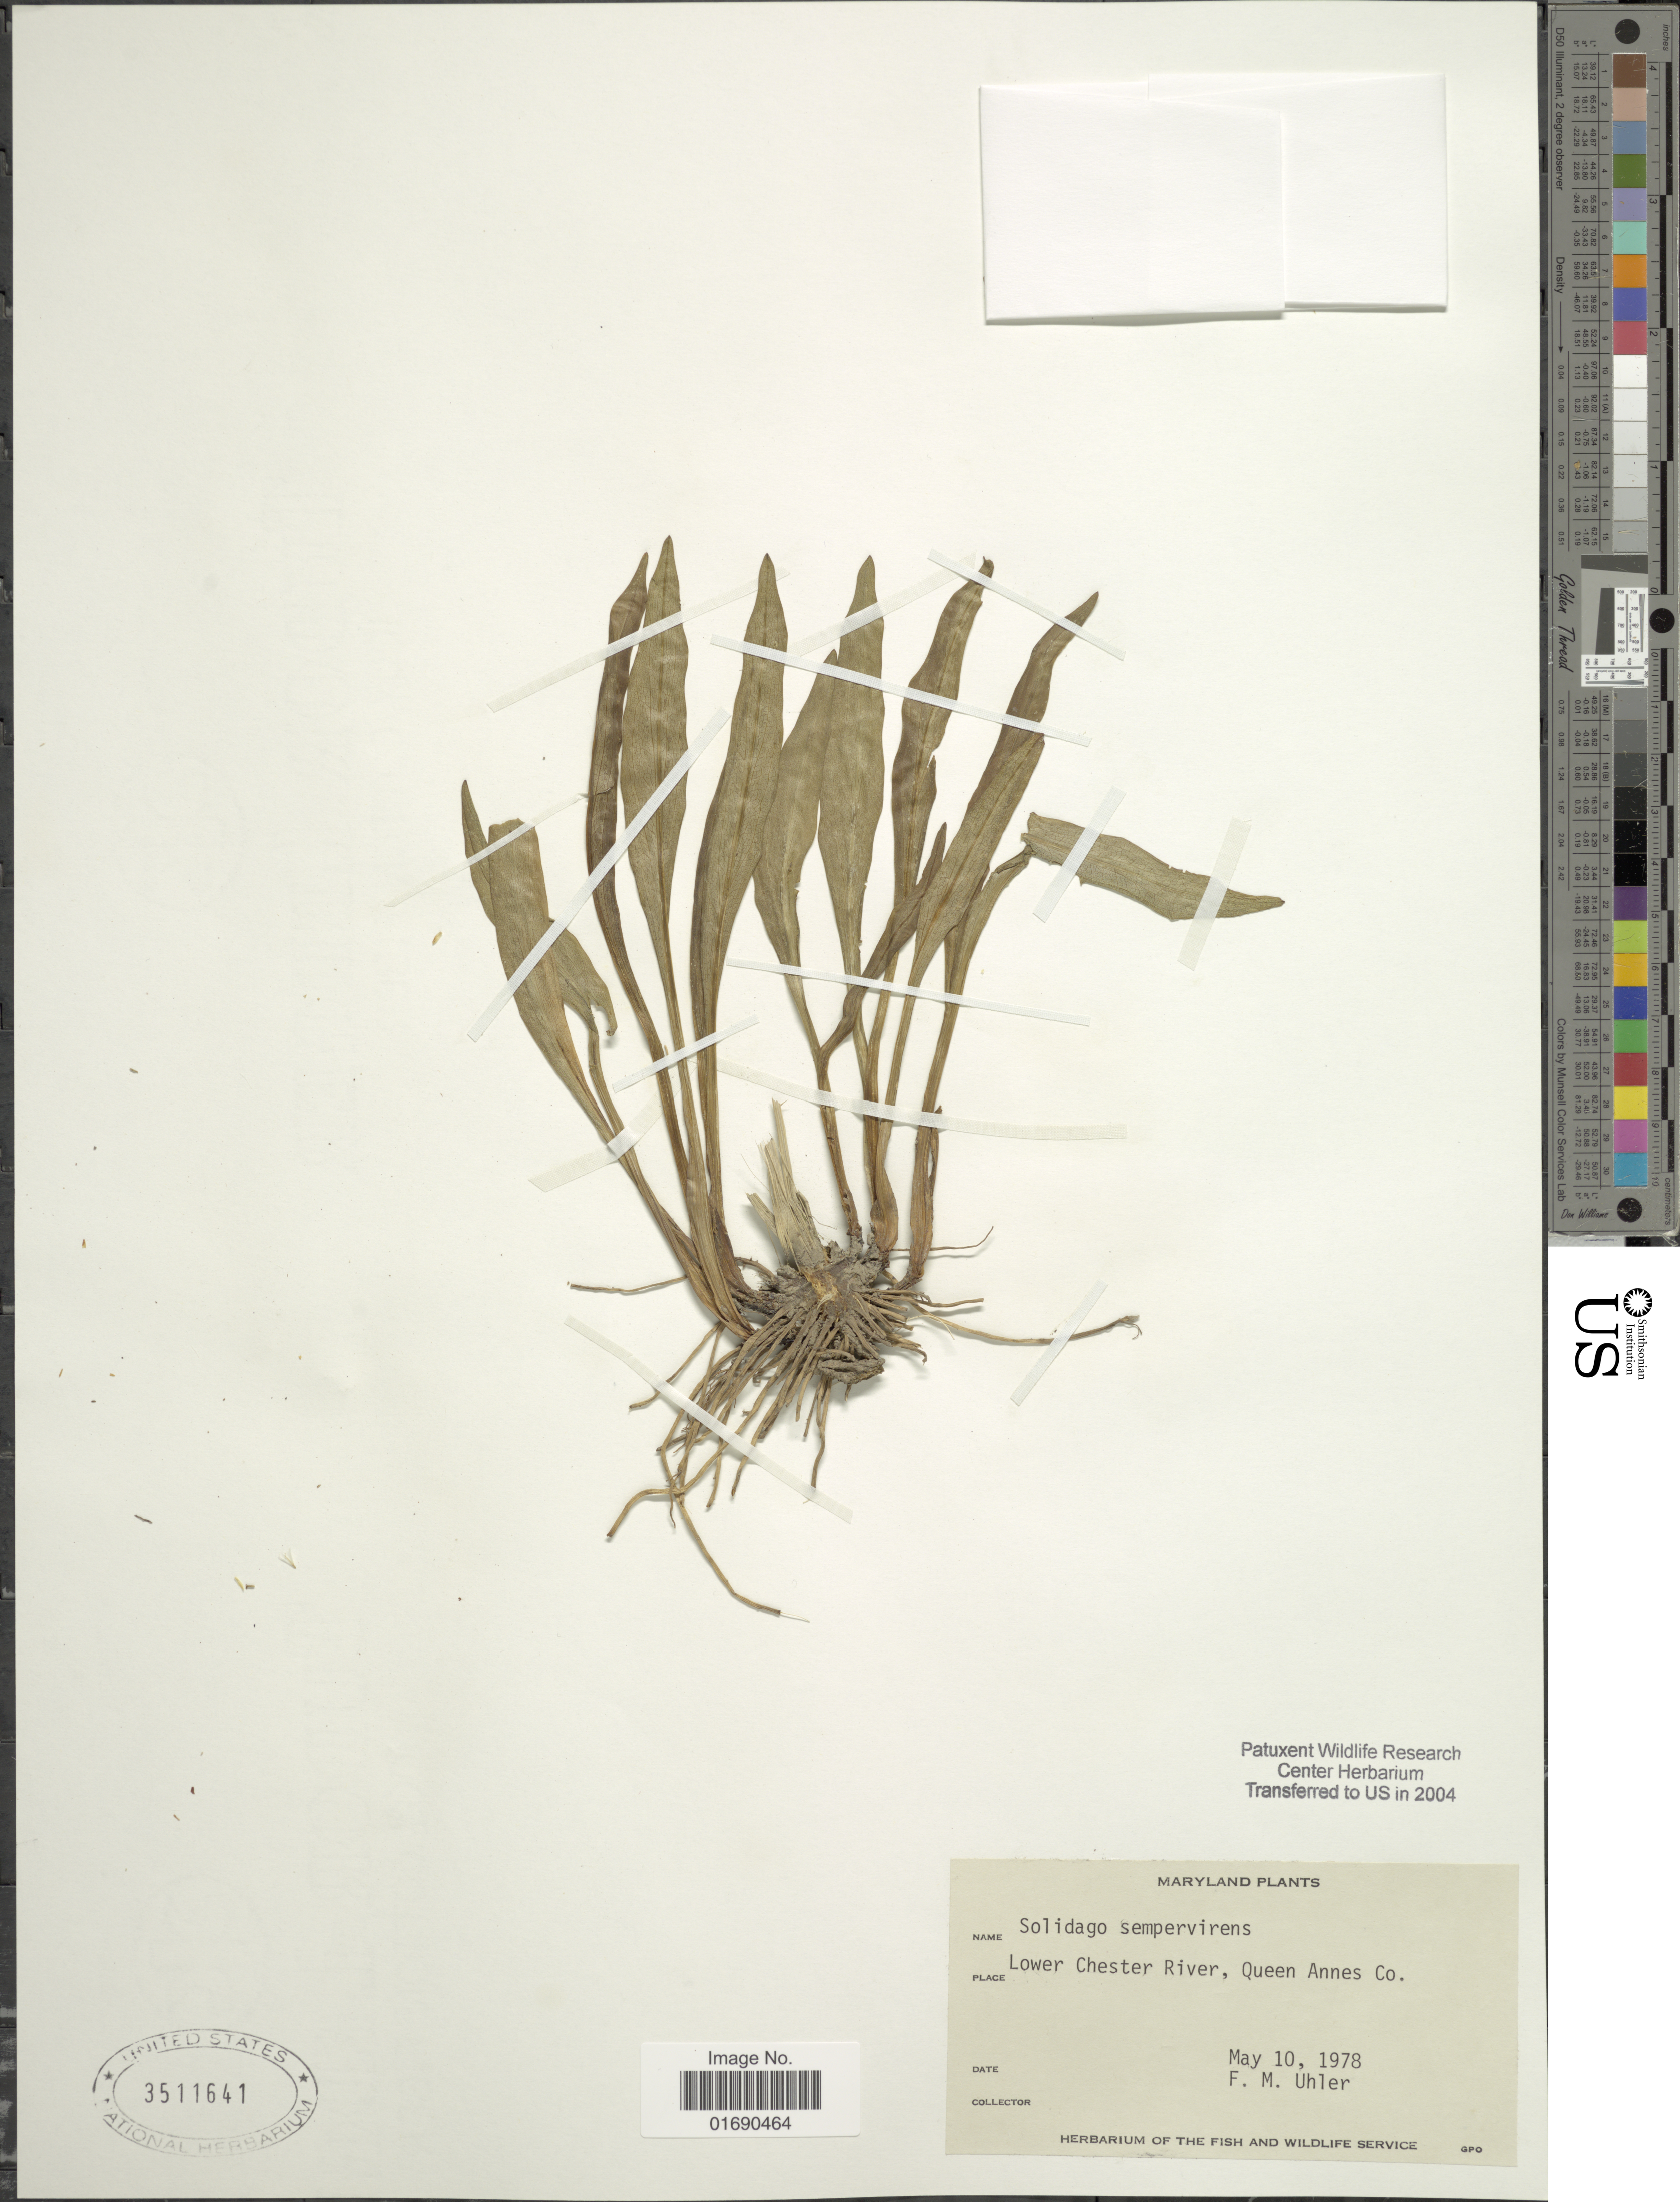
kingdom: Plantae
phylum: Tracheophyta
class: Magnoliopsida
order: Asterales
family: Asteraceae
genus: Solidago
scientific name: Solidago sempervirens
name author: L.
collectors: F. M. Uhler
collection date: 1978-05-10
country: United States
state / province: Maryland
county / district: Queen Anne's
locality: Lower Chester River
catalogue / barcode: US 3511641